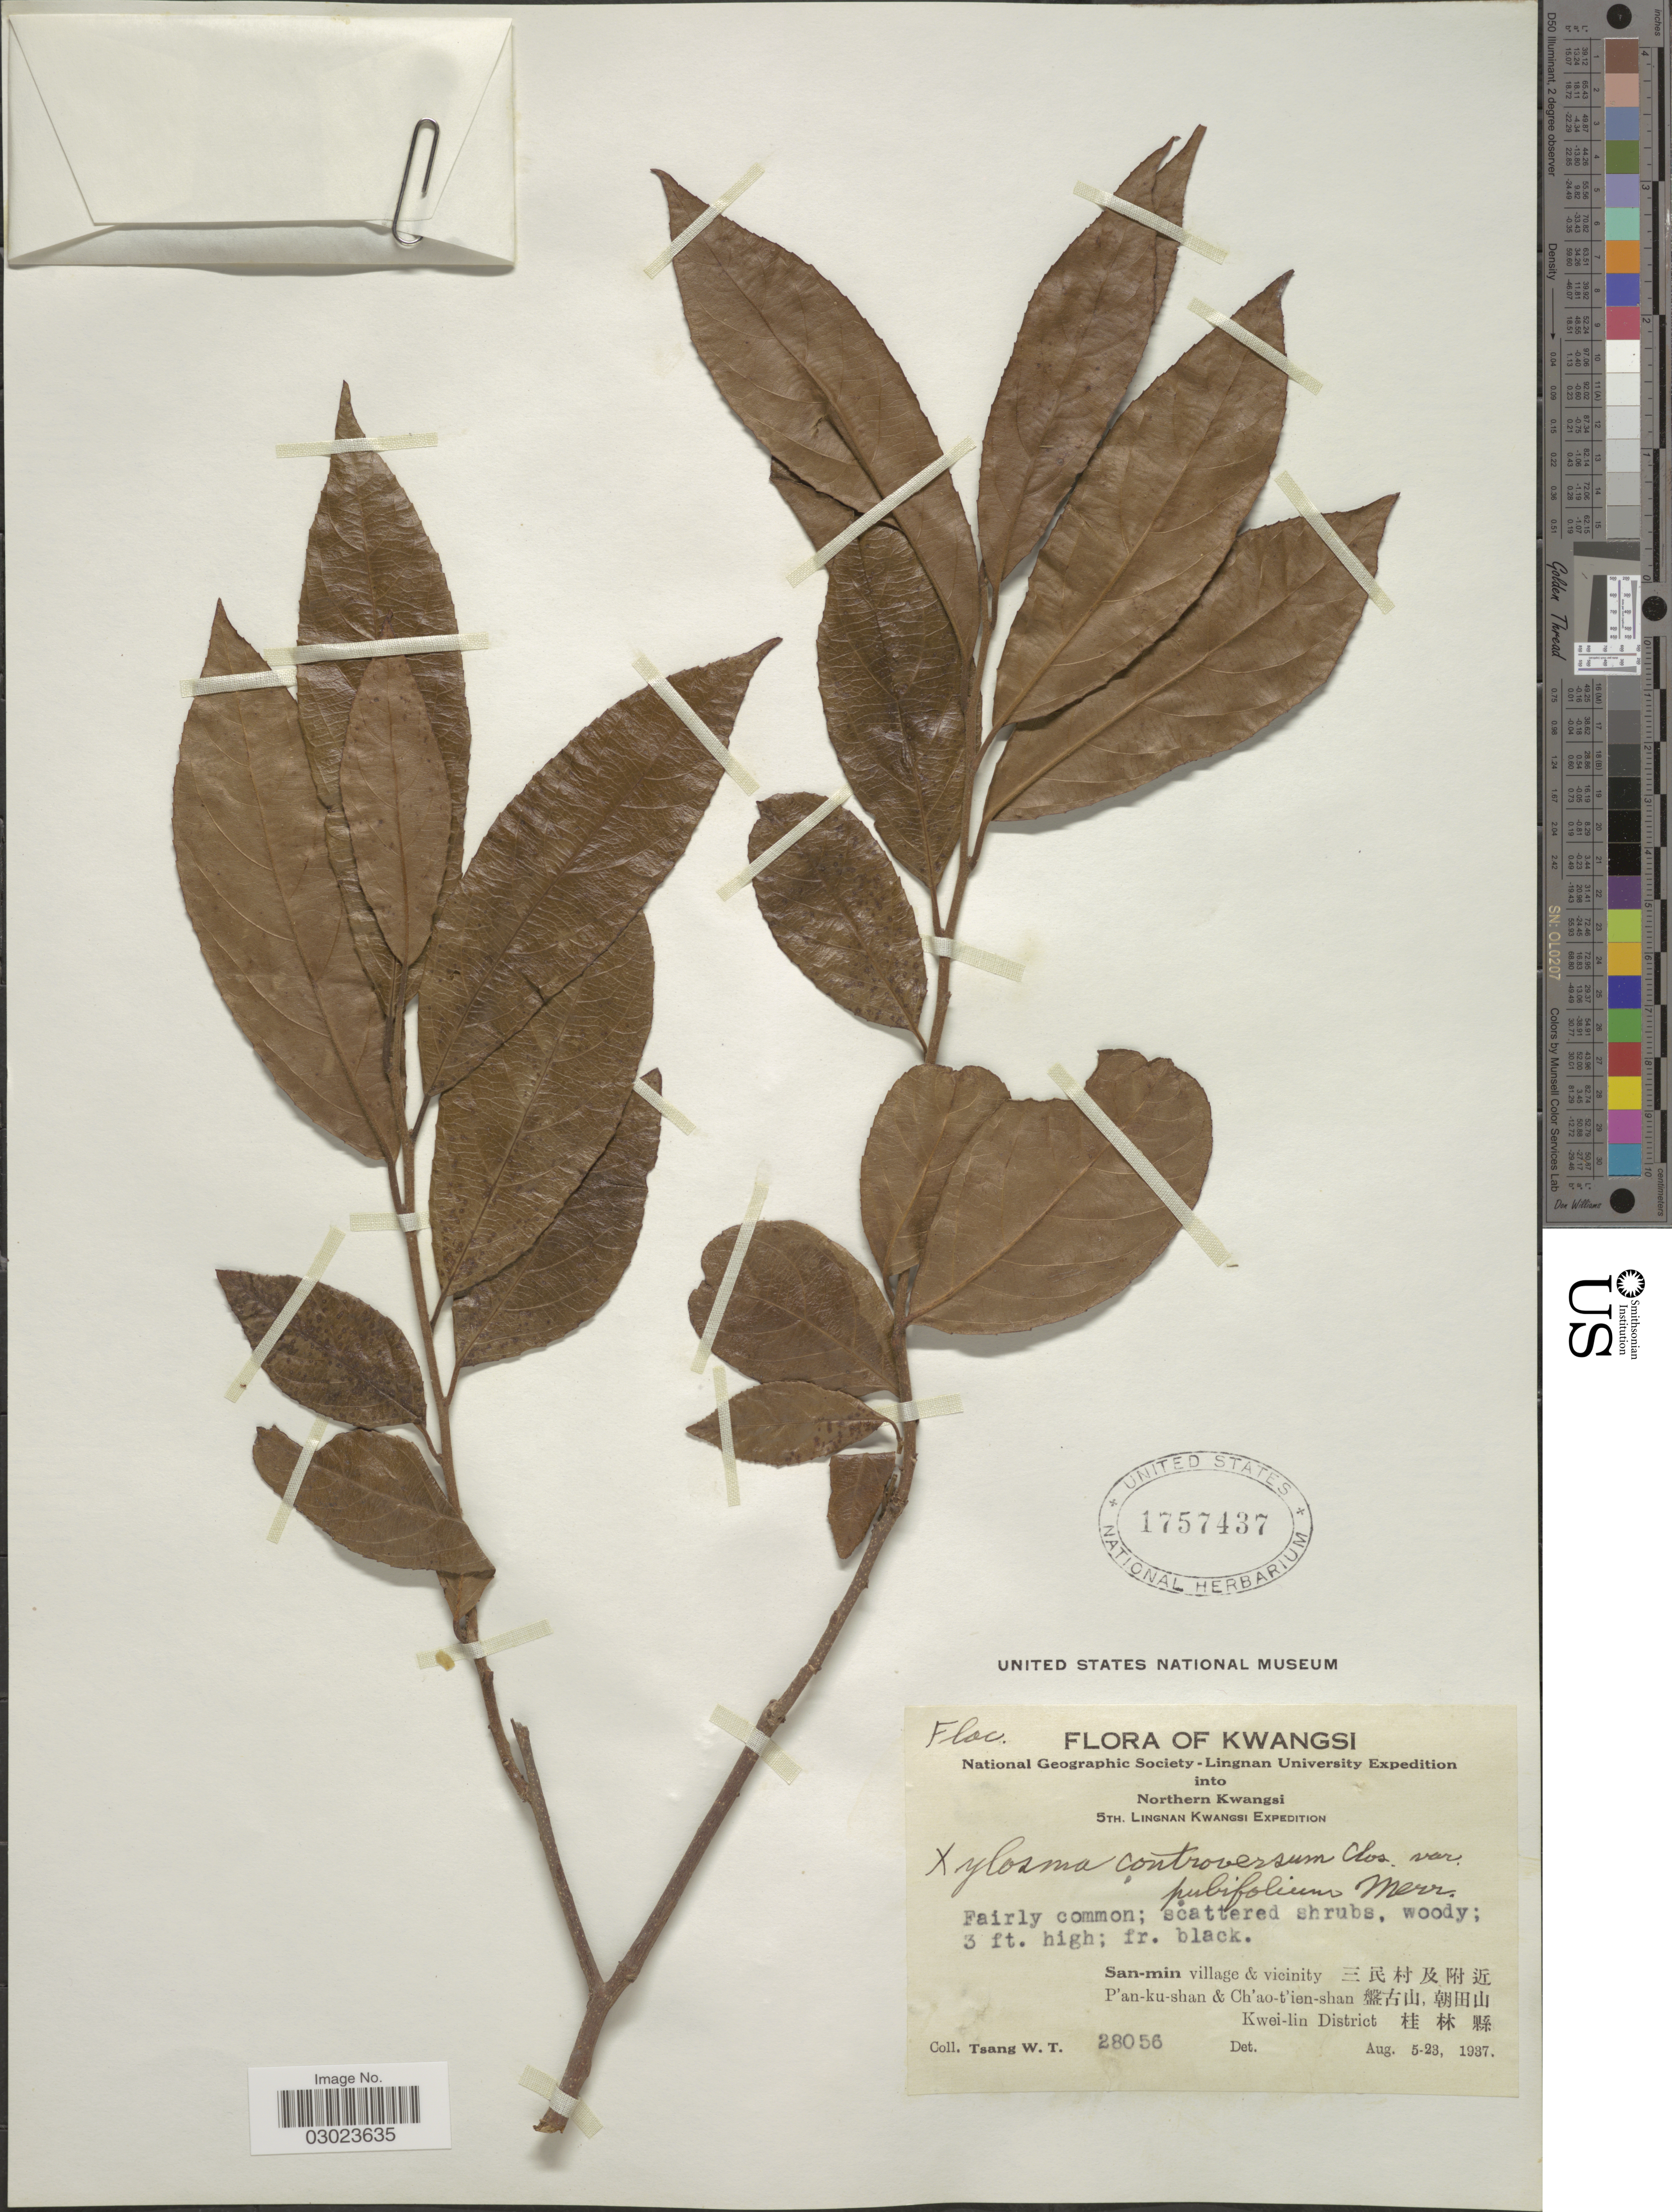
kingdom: Plantae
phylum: Tracheophyta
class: Magnoliopsida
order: Malpighiales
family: Salicaceae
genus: Xylosma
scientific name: Xylosma controversa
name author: Clos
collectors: W. T. Tsang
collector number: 28056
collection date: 1937-08-05/1937-08-23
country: China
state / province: Guangxi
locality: Northern Kwangsi, San-min village & vicinity, P'an-ku-shan & Ch'ao-t'ien-shan, Kwei-lin district.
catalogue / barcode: US 1757437